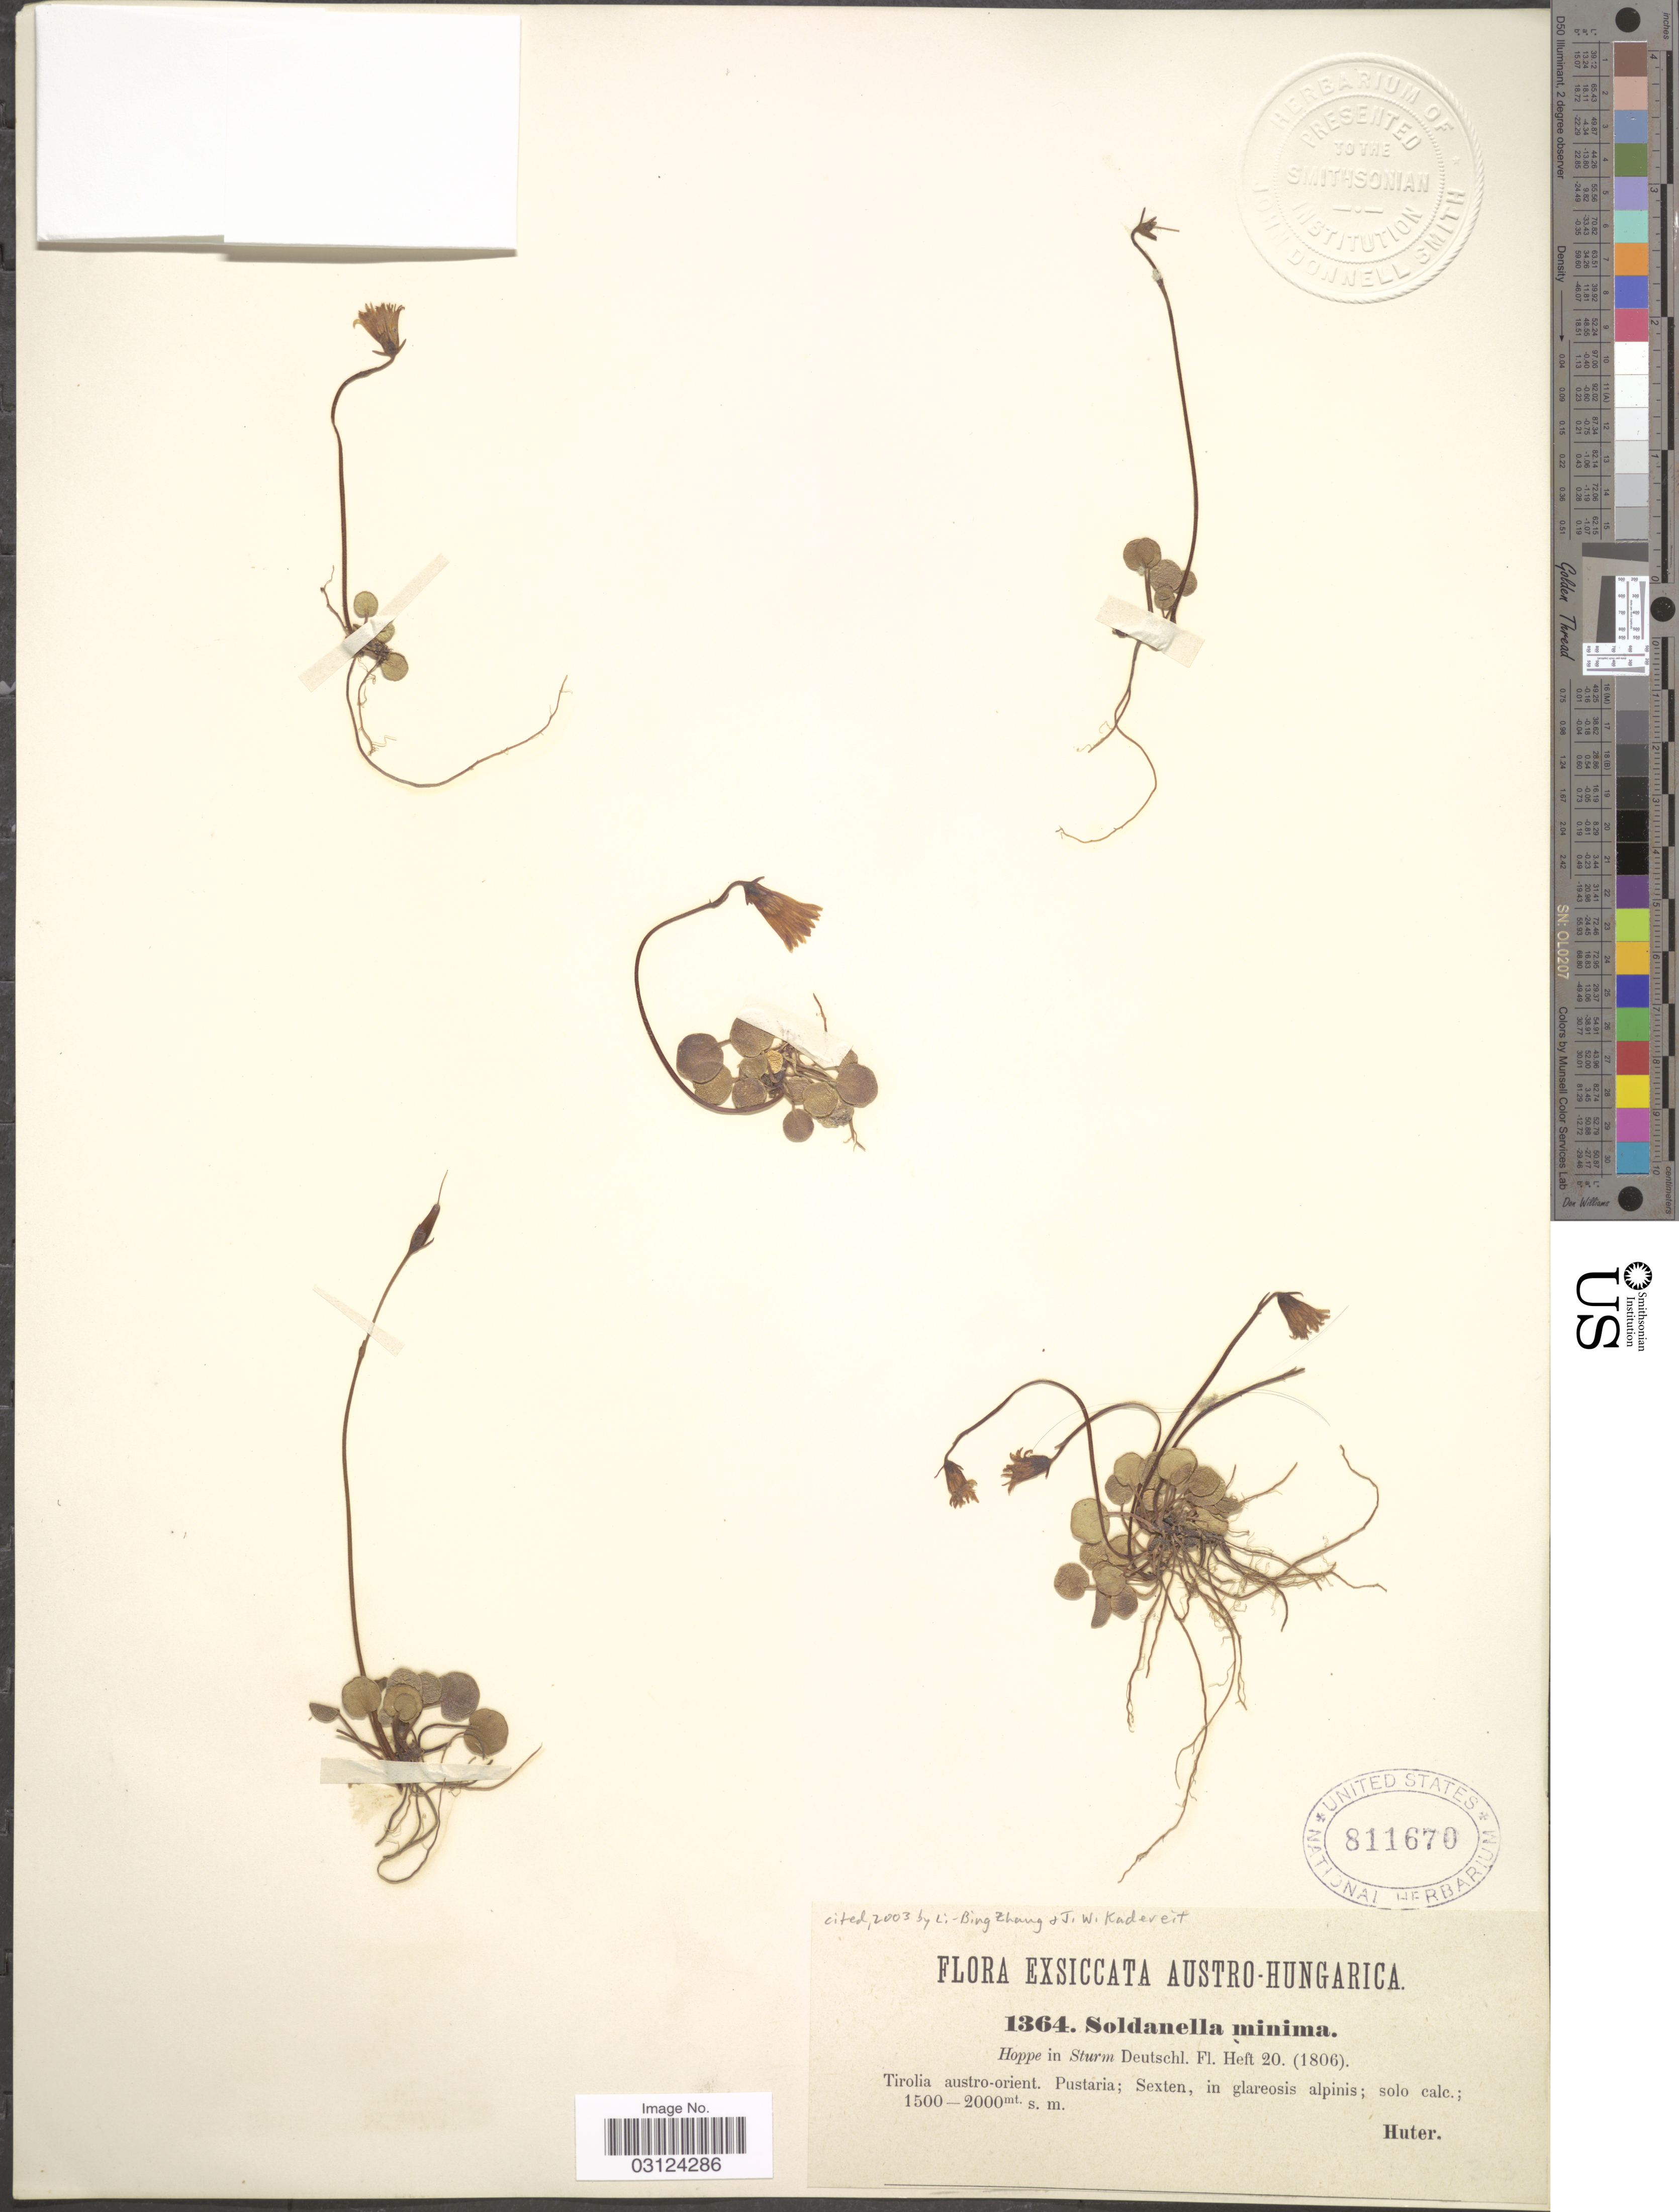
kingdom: Plantae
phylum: Tracheophyta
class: Magnoliopsida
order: Ericales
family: Primulaceae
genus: Soldanella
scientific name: Soldanella minima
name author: Hoppe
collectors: -. Huter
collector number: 1364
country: Italy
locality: Austro-Hungarica, Tirolia austro-orient. Pustaria; Sexten, in glareosis alpinis.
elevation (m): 1500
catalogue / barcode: US 811670